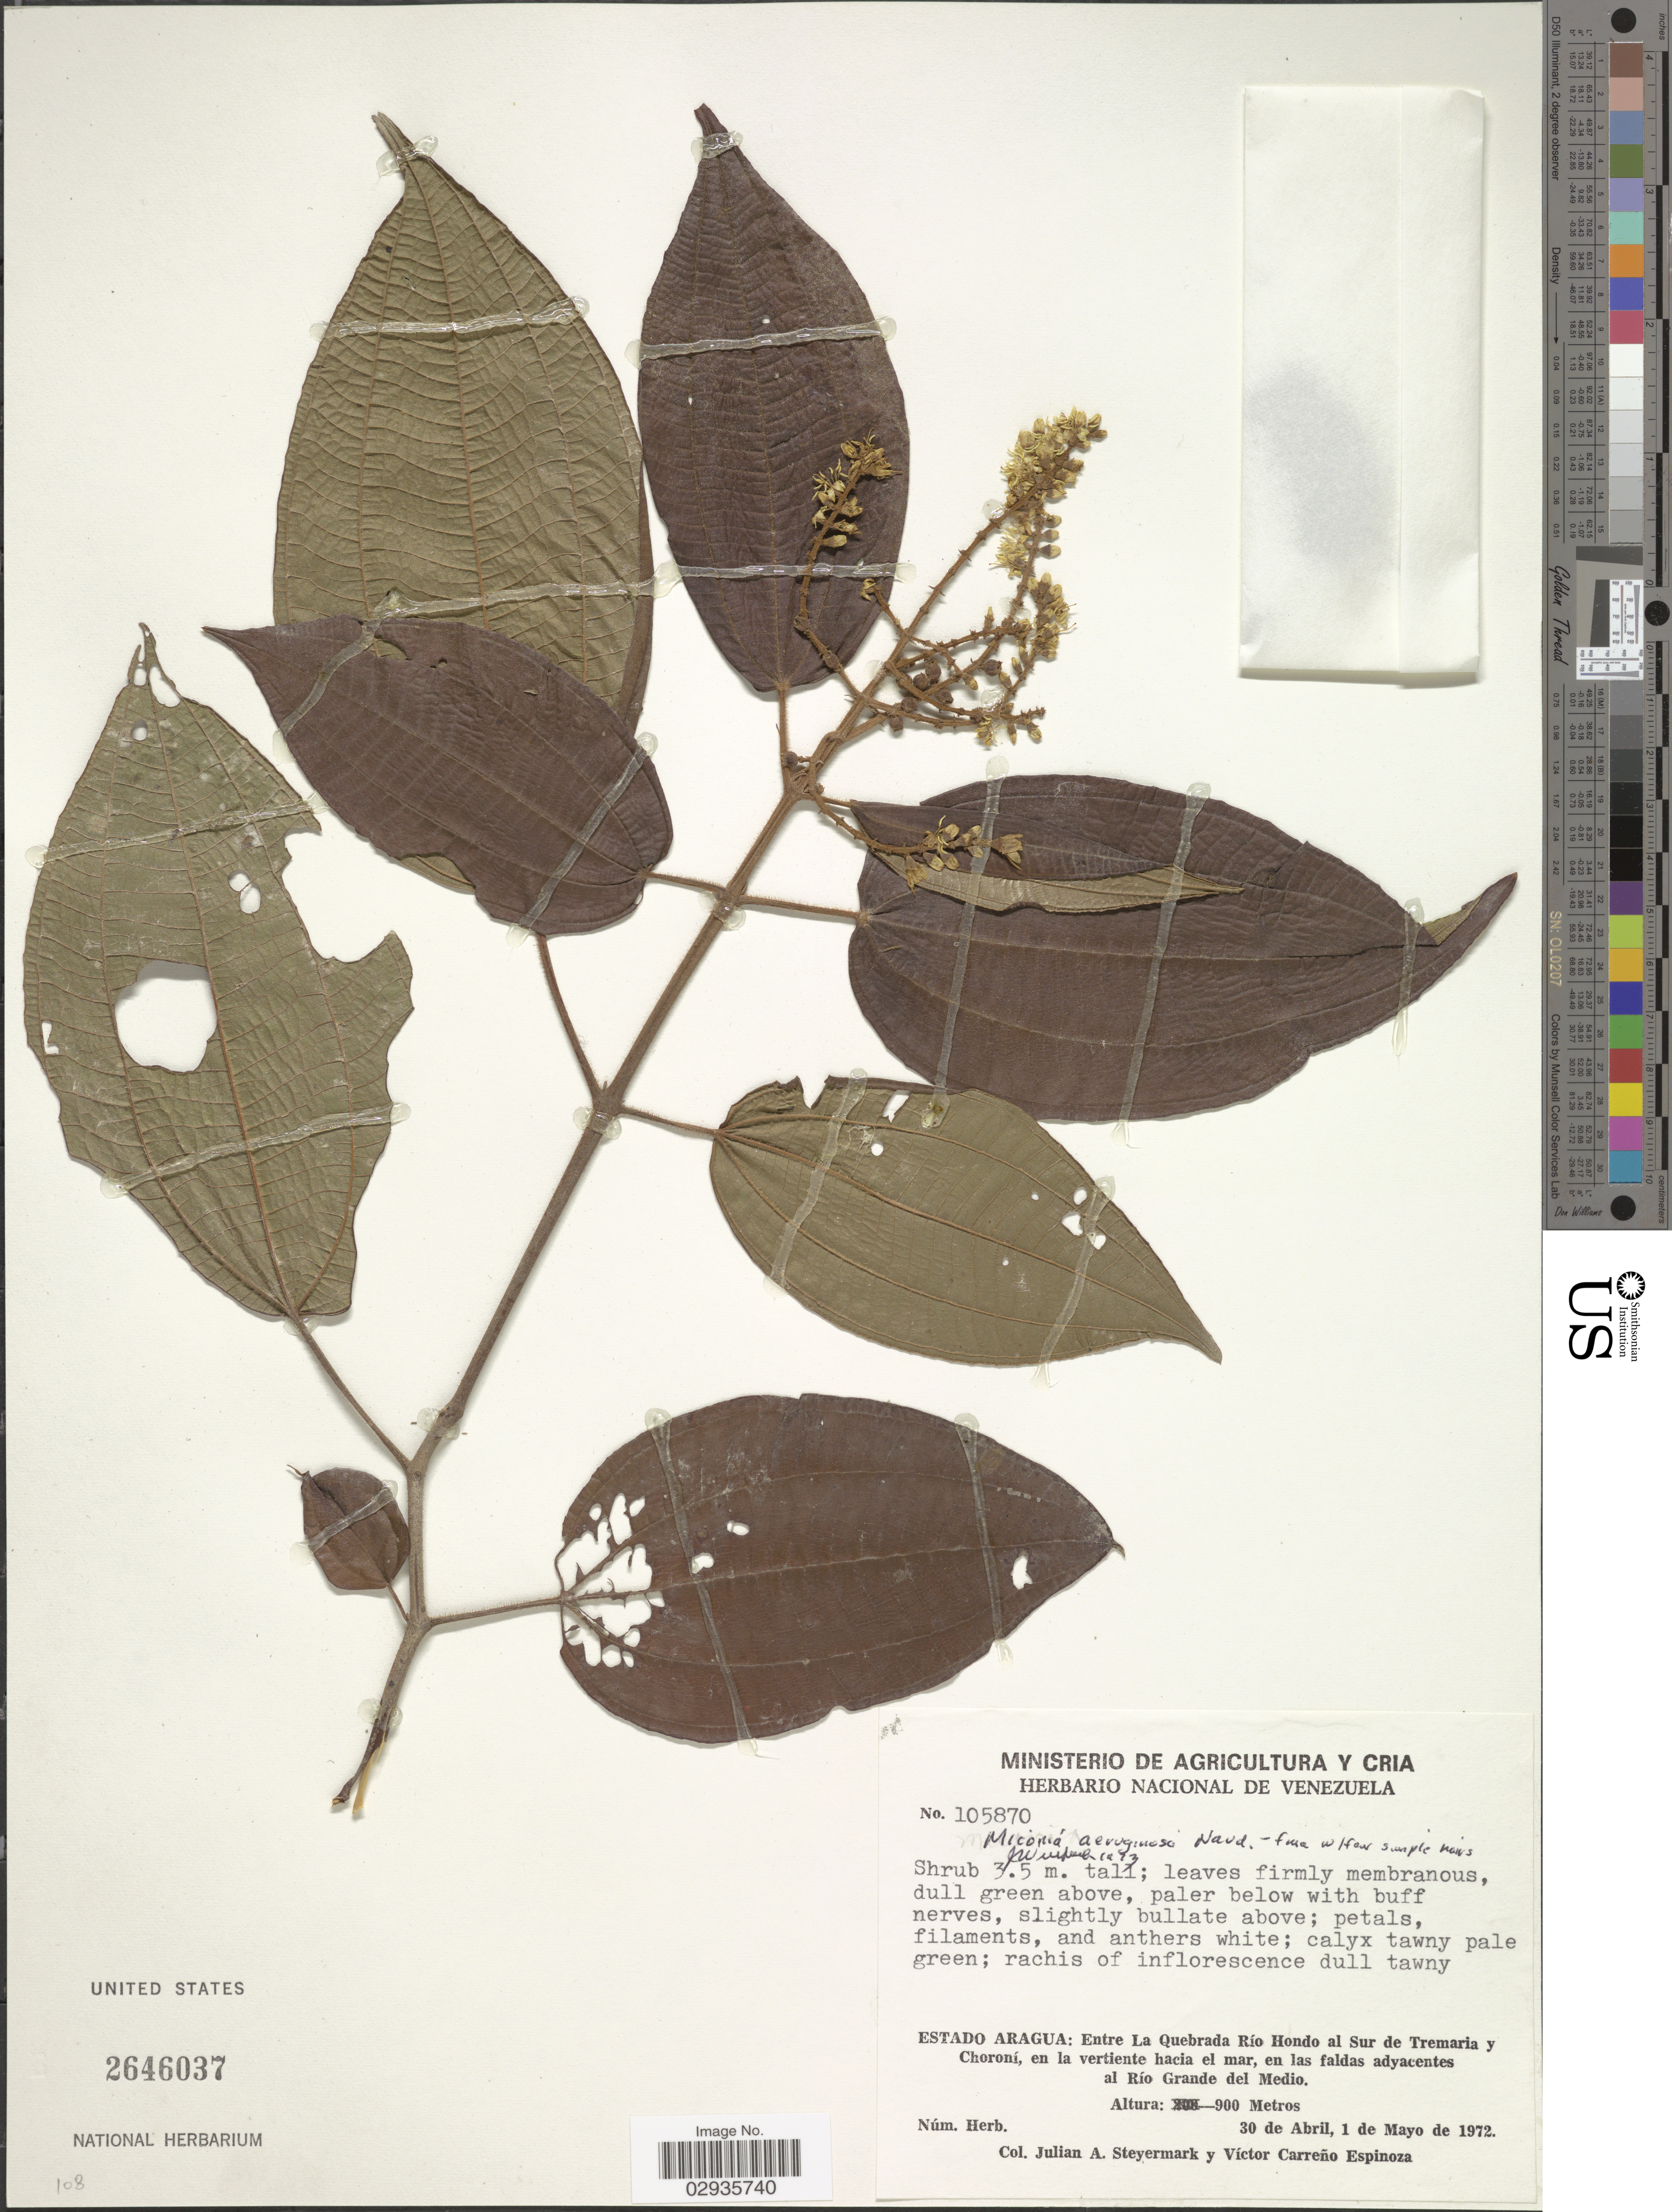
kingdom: Plantae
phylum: Tracheophyta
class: Magnoliopsida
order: Myrtales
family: Melastomataceae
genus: Miconia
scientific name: Miconia aeruginosa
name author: Naudin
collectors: J. Steyermark & V. Carreño E.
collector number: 105870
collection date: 1972-04-30/1972-05-01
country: Venezuela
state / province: Aragua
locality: Entre La Quebrada Río Hondo al Sur de Tremaria y Choroní, en la vertiente hacia el mar, en las faldas adyacentes al Río Grande del Medio.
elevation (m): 900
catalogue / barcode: US 2646037